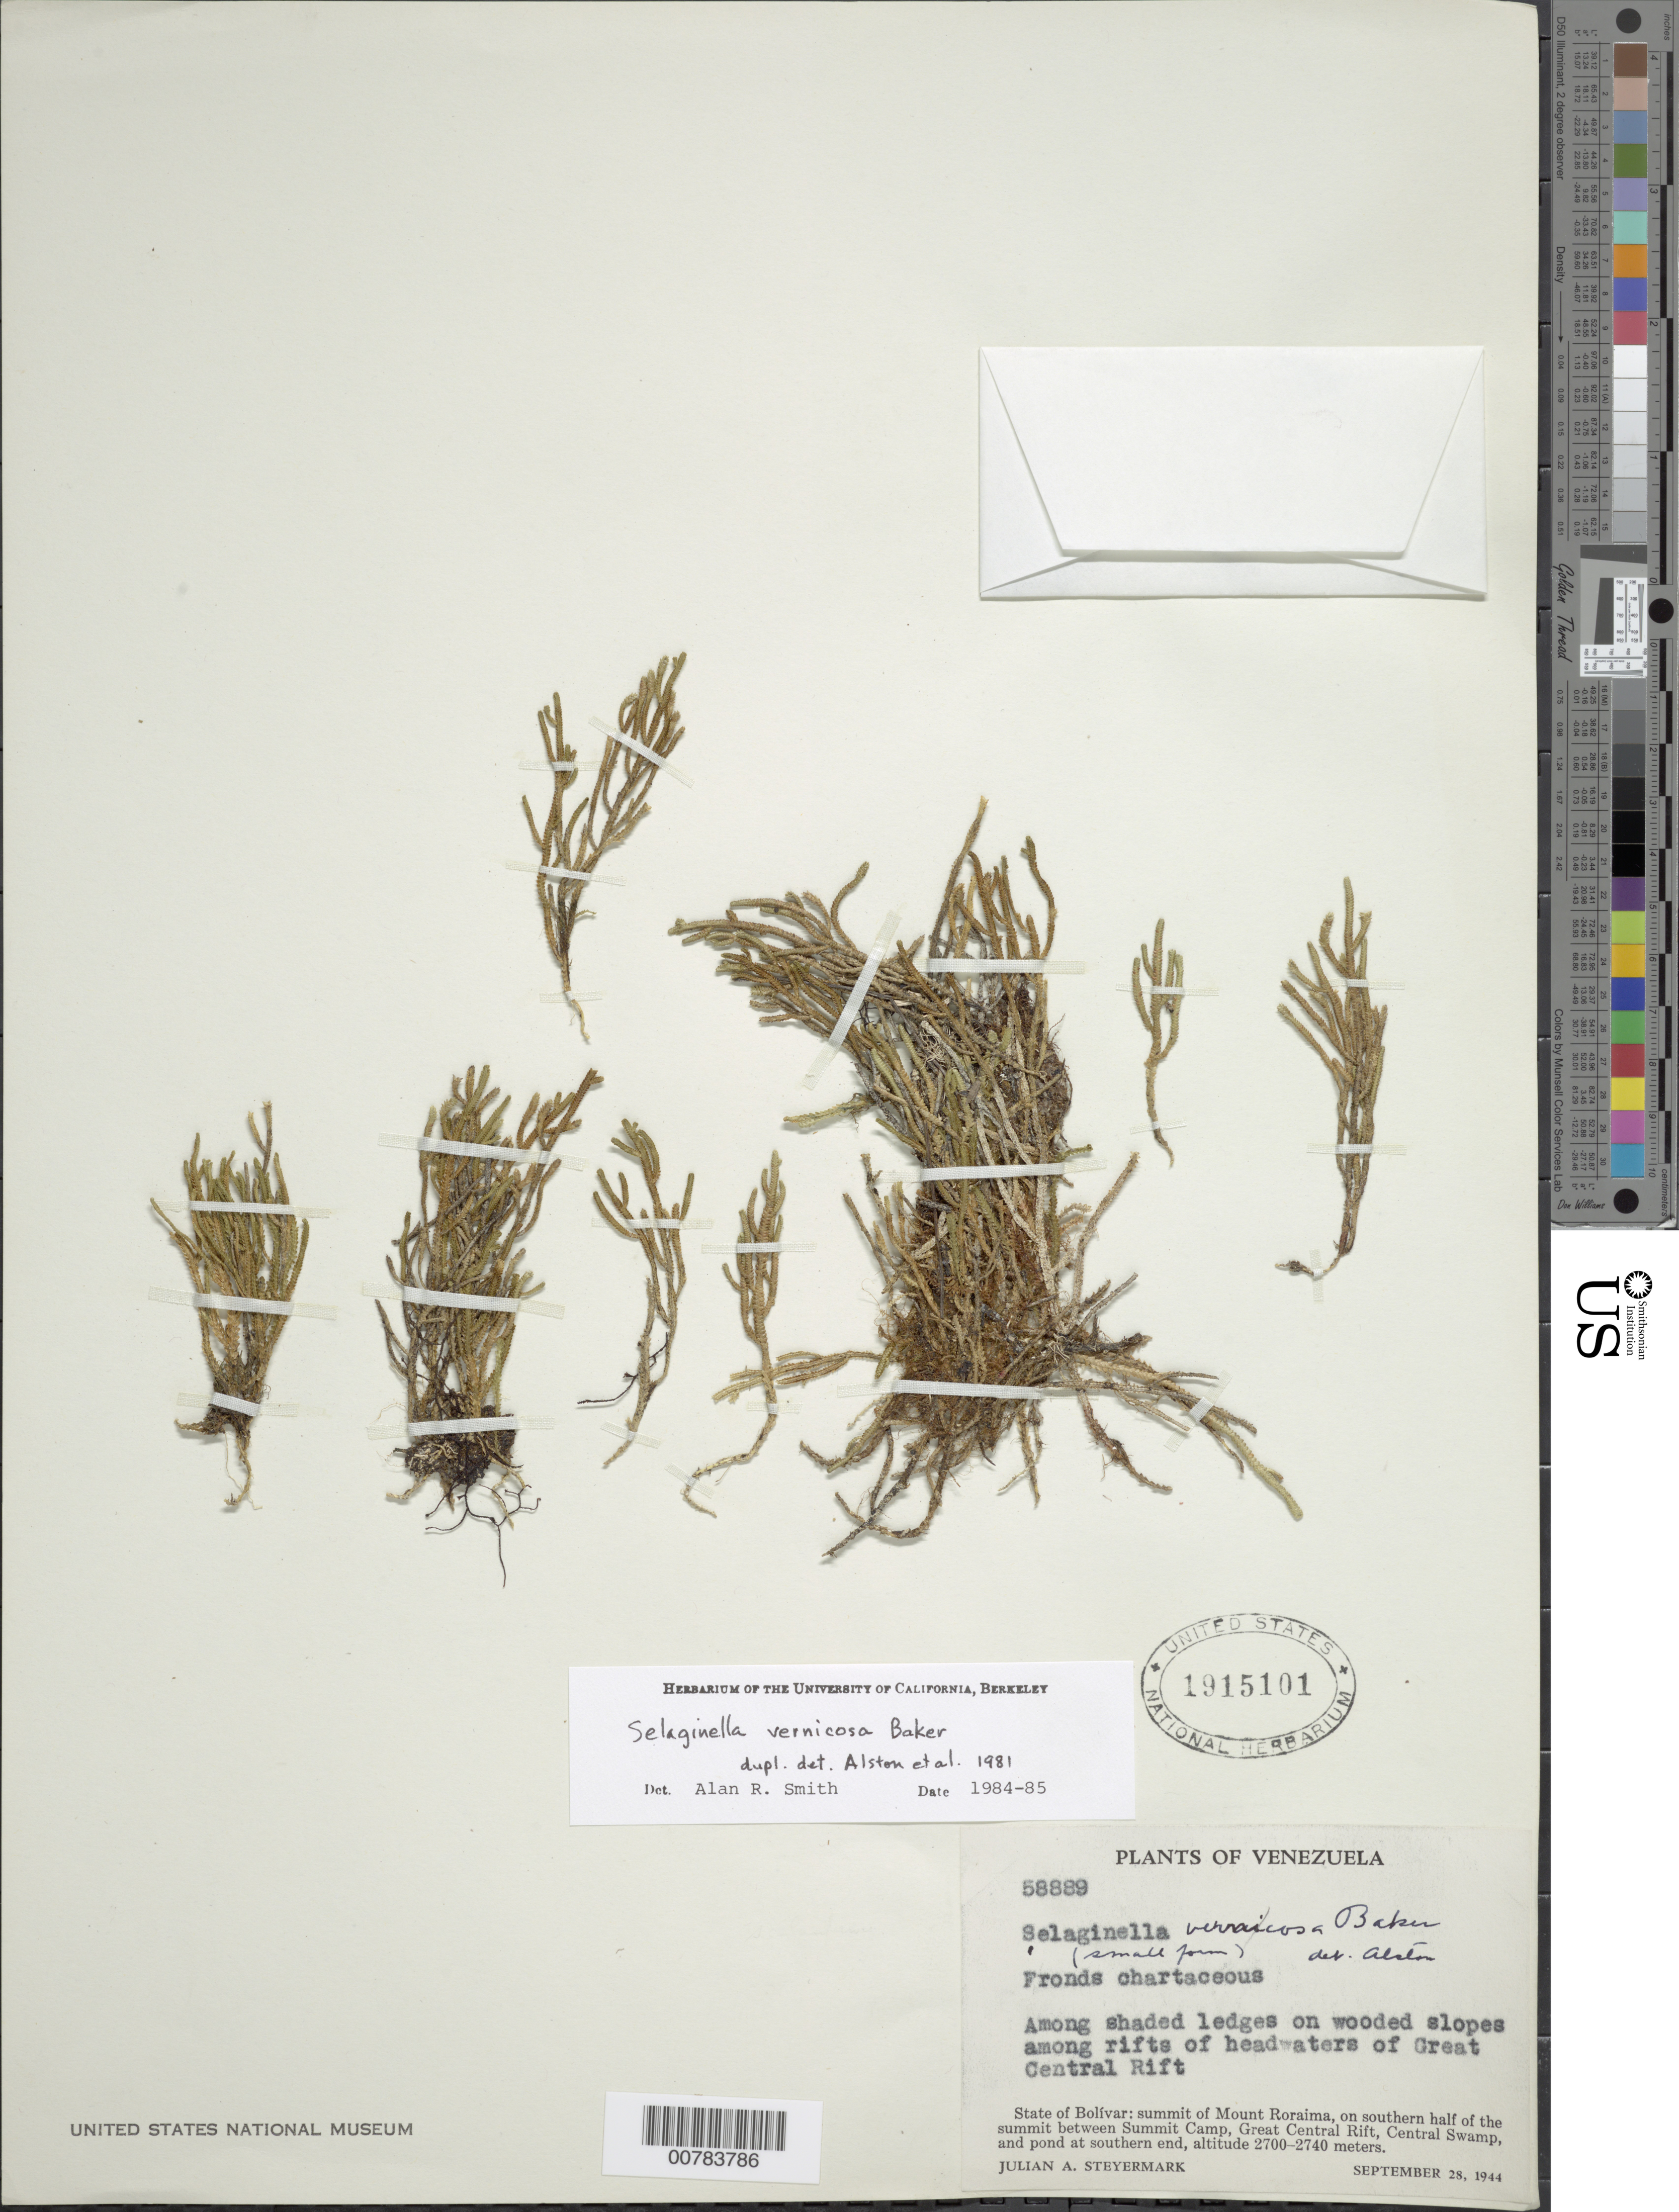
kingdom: Plantae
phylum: Tracheophyta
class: Lycopodiopsida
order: Selaginellales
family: Selaginellaceae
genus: Selaginella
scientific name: Selaginella vernicosa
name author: Baker in Thurn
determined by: Smith, Alan R., (UC)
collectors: J. Steyermark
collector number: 58889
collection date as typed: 28-Sep-44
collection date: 1944-09-28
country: Venezuela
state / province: Bolívar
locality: Mt. Roraima, S half of summit, between Summit Camp, Great Central Rift, Central Swamp, and pond at S-end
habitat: Among shaded ledges on wooded slopes among rifts of headwaters of Great Central Rift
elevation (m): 2700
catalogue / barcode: US 1915101